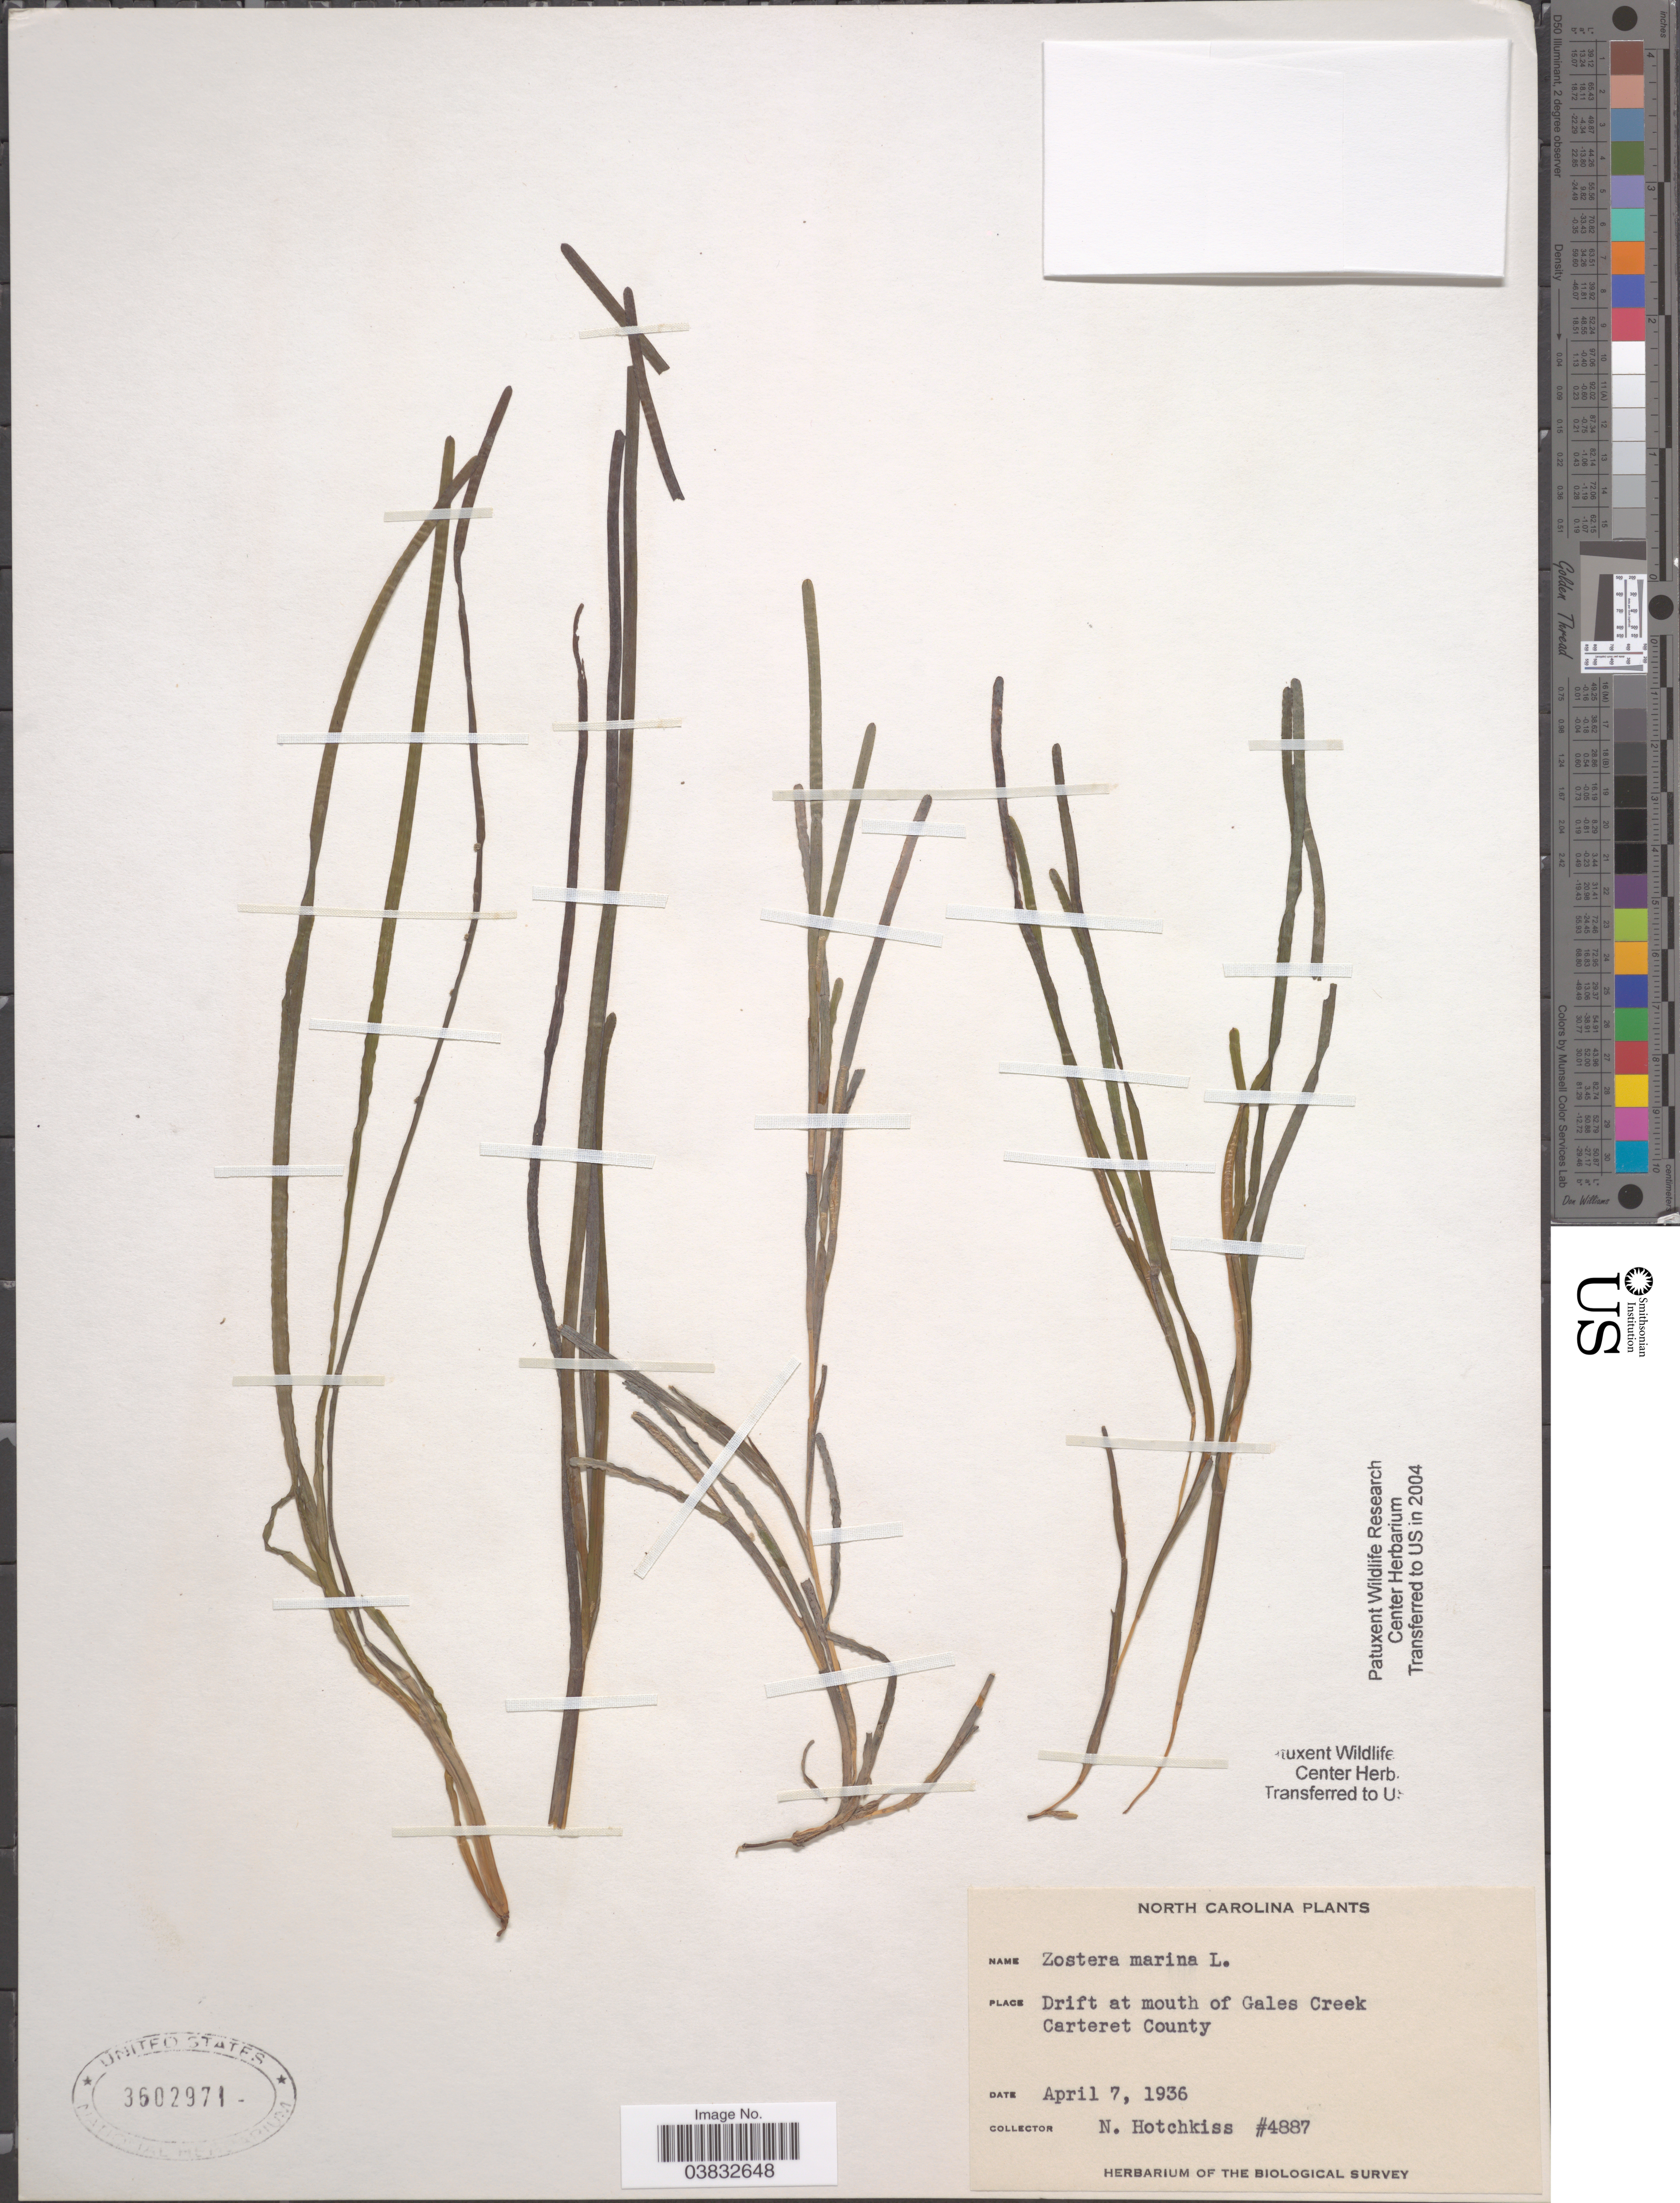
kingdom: Plantae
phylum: Tracheophyta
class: Liliopsida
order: Alismatales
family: Zosteraceae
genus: Zostera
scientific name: Zostera marina var. typica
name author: L.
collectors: N. Hotchkiss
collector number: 4887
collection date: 1936-04-07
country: United States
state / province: North Carolina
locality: Drift at mouth of Gales Creek. Carteret County.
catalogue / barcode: US 3602971